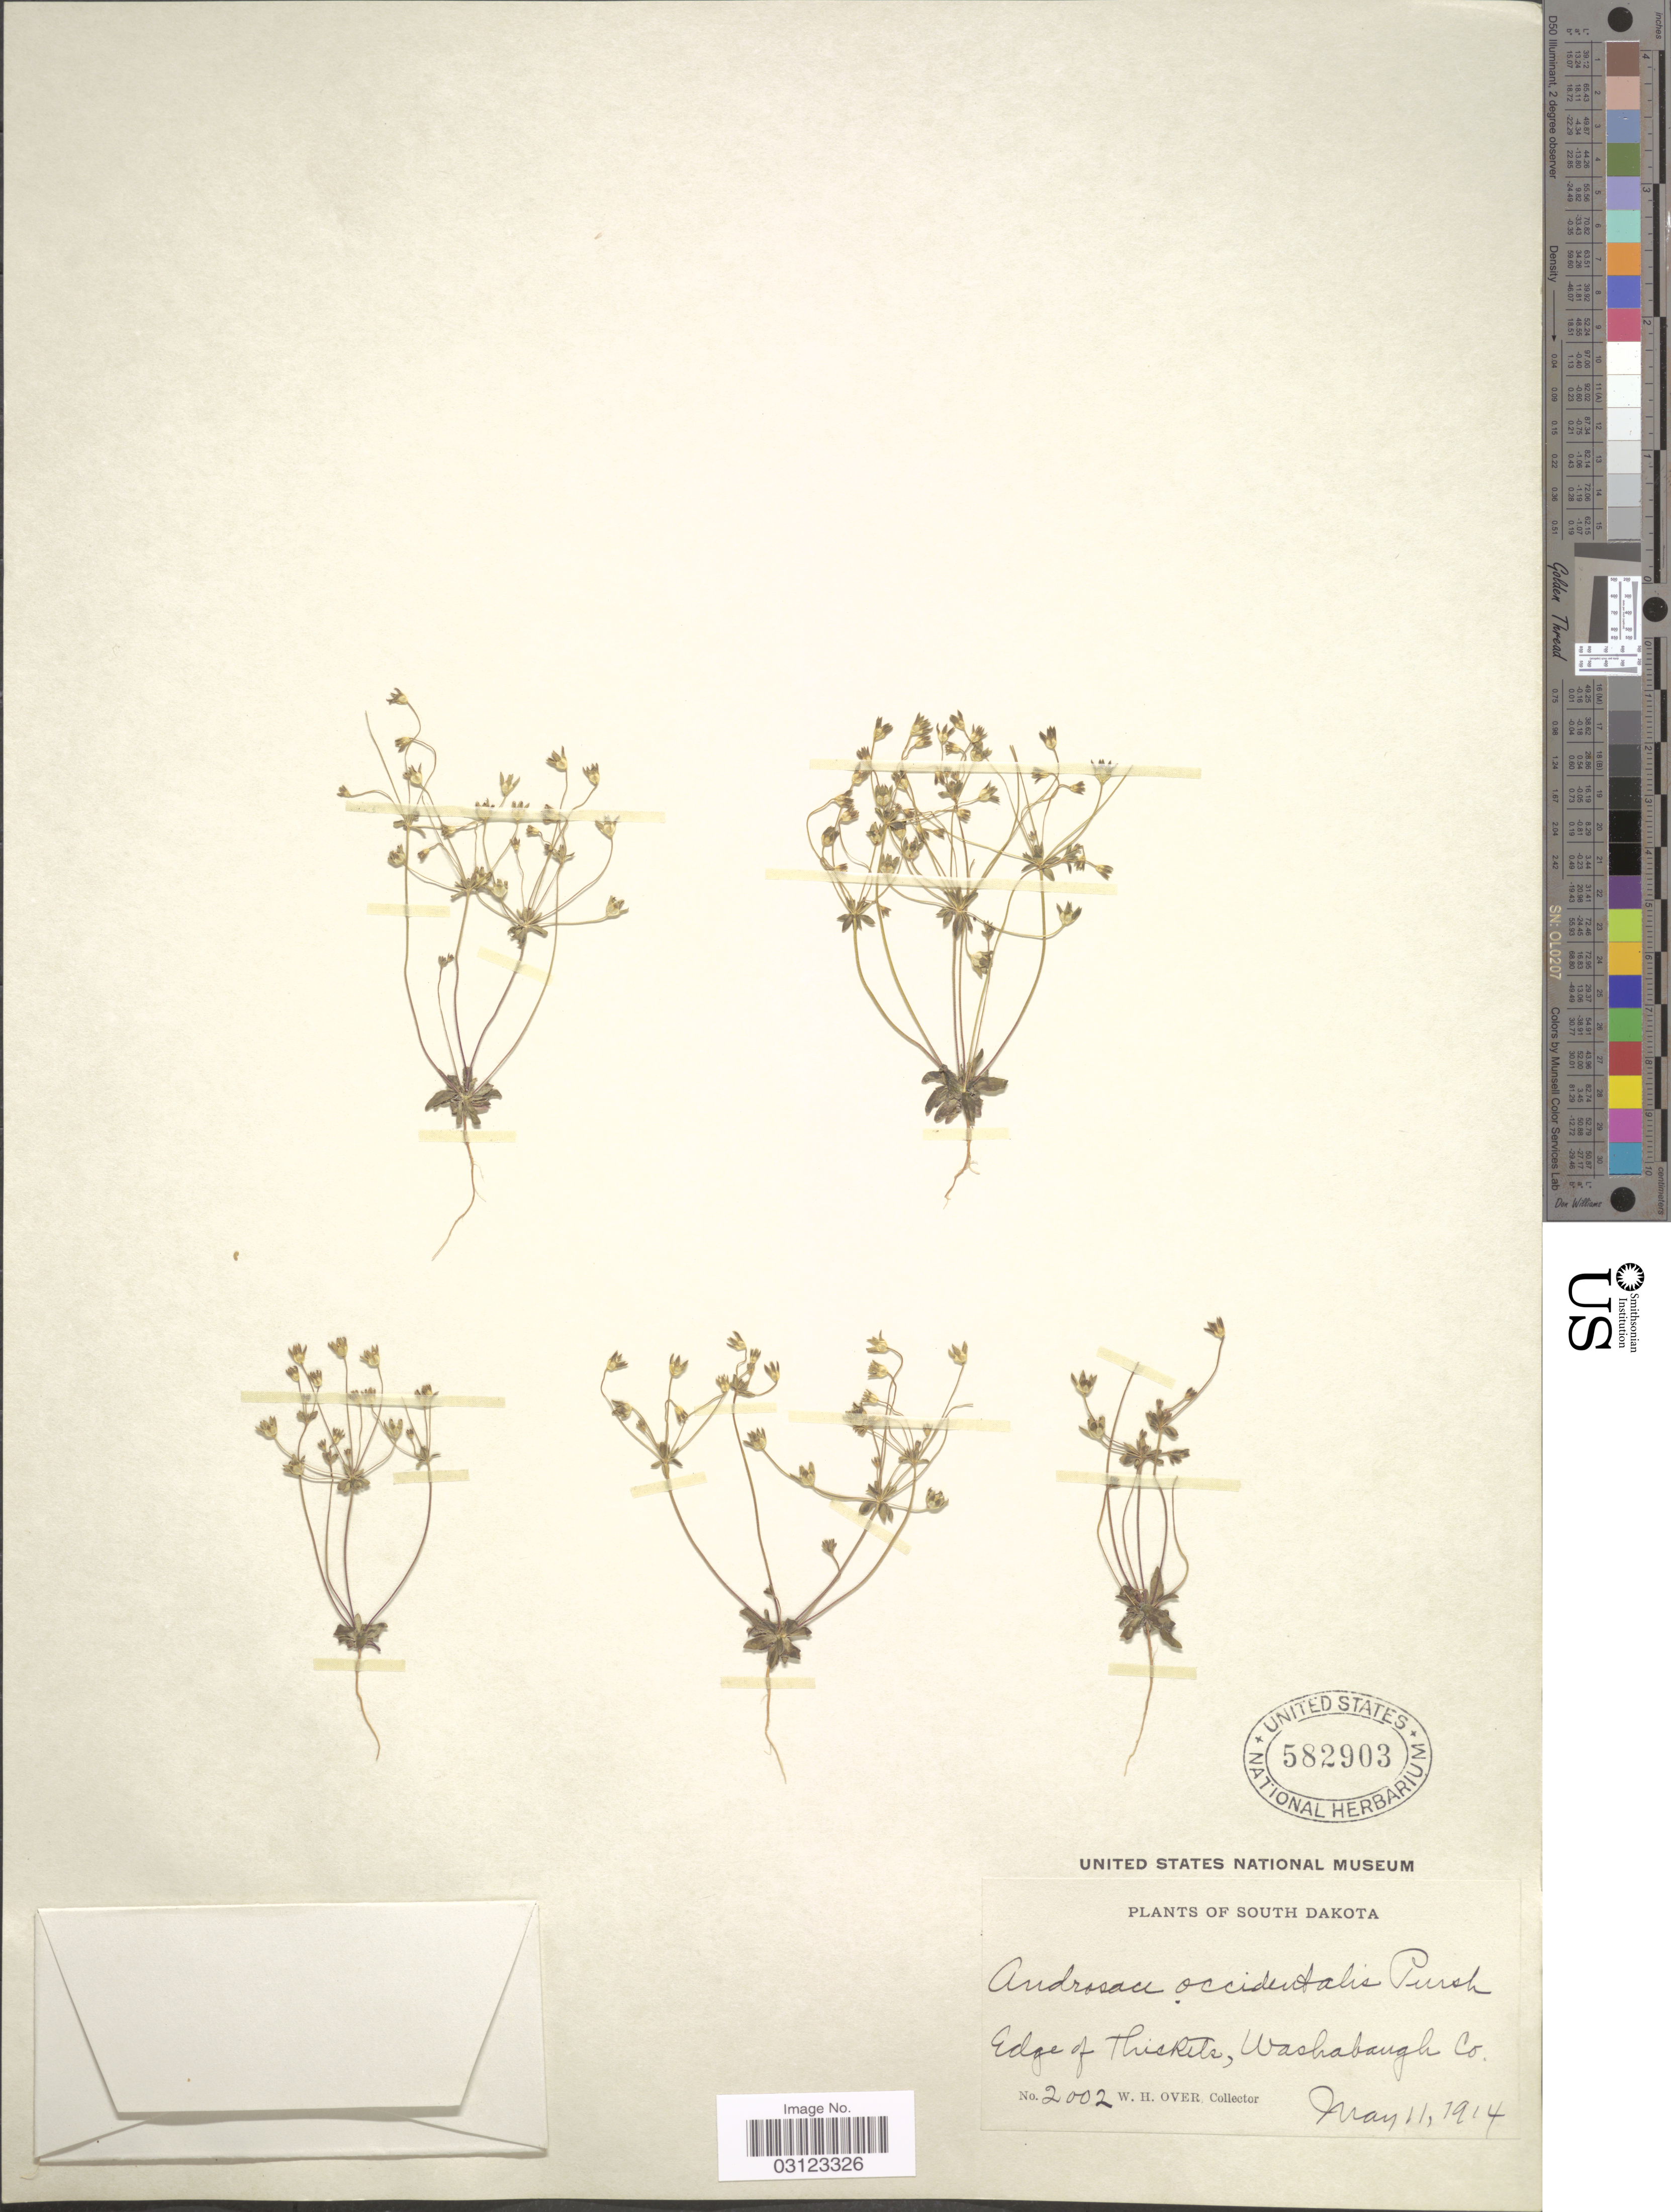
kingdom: Plantae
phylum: Tracheophyta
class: Magnoliopsida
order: Ericales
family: Primulaceae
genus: Androsace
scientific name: Androsace occidentalis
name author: (Pursh) Pursh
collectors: W. Over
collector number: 2002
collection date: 1914-05-11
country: United States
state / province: South Dakota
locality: Edge of thickets, Washabaugh Co.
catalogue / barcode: US 582903